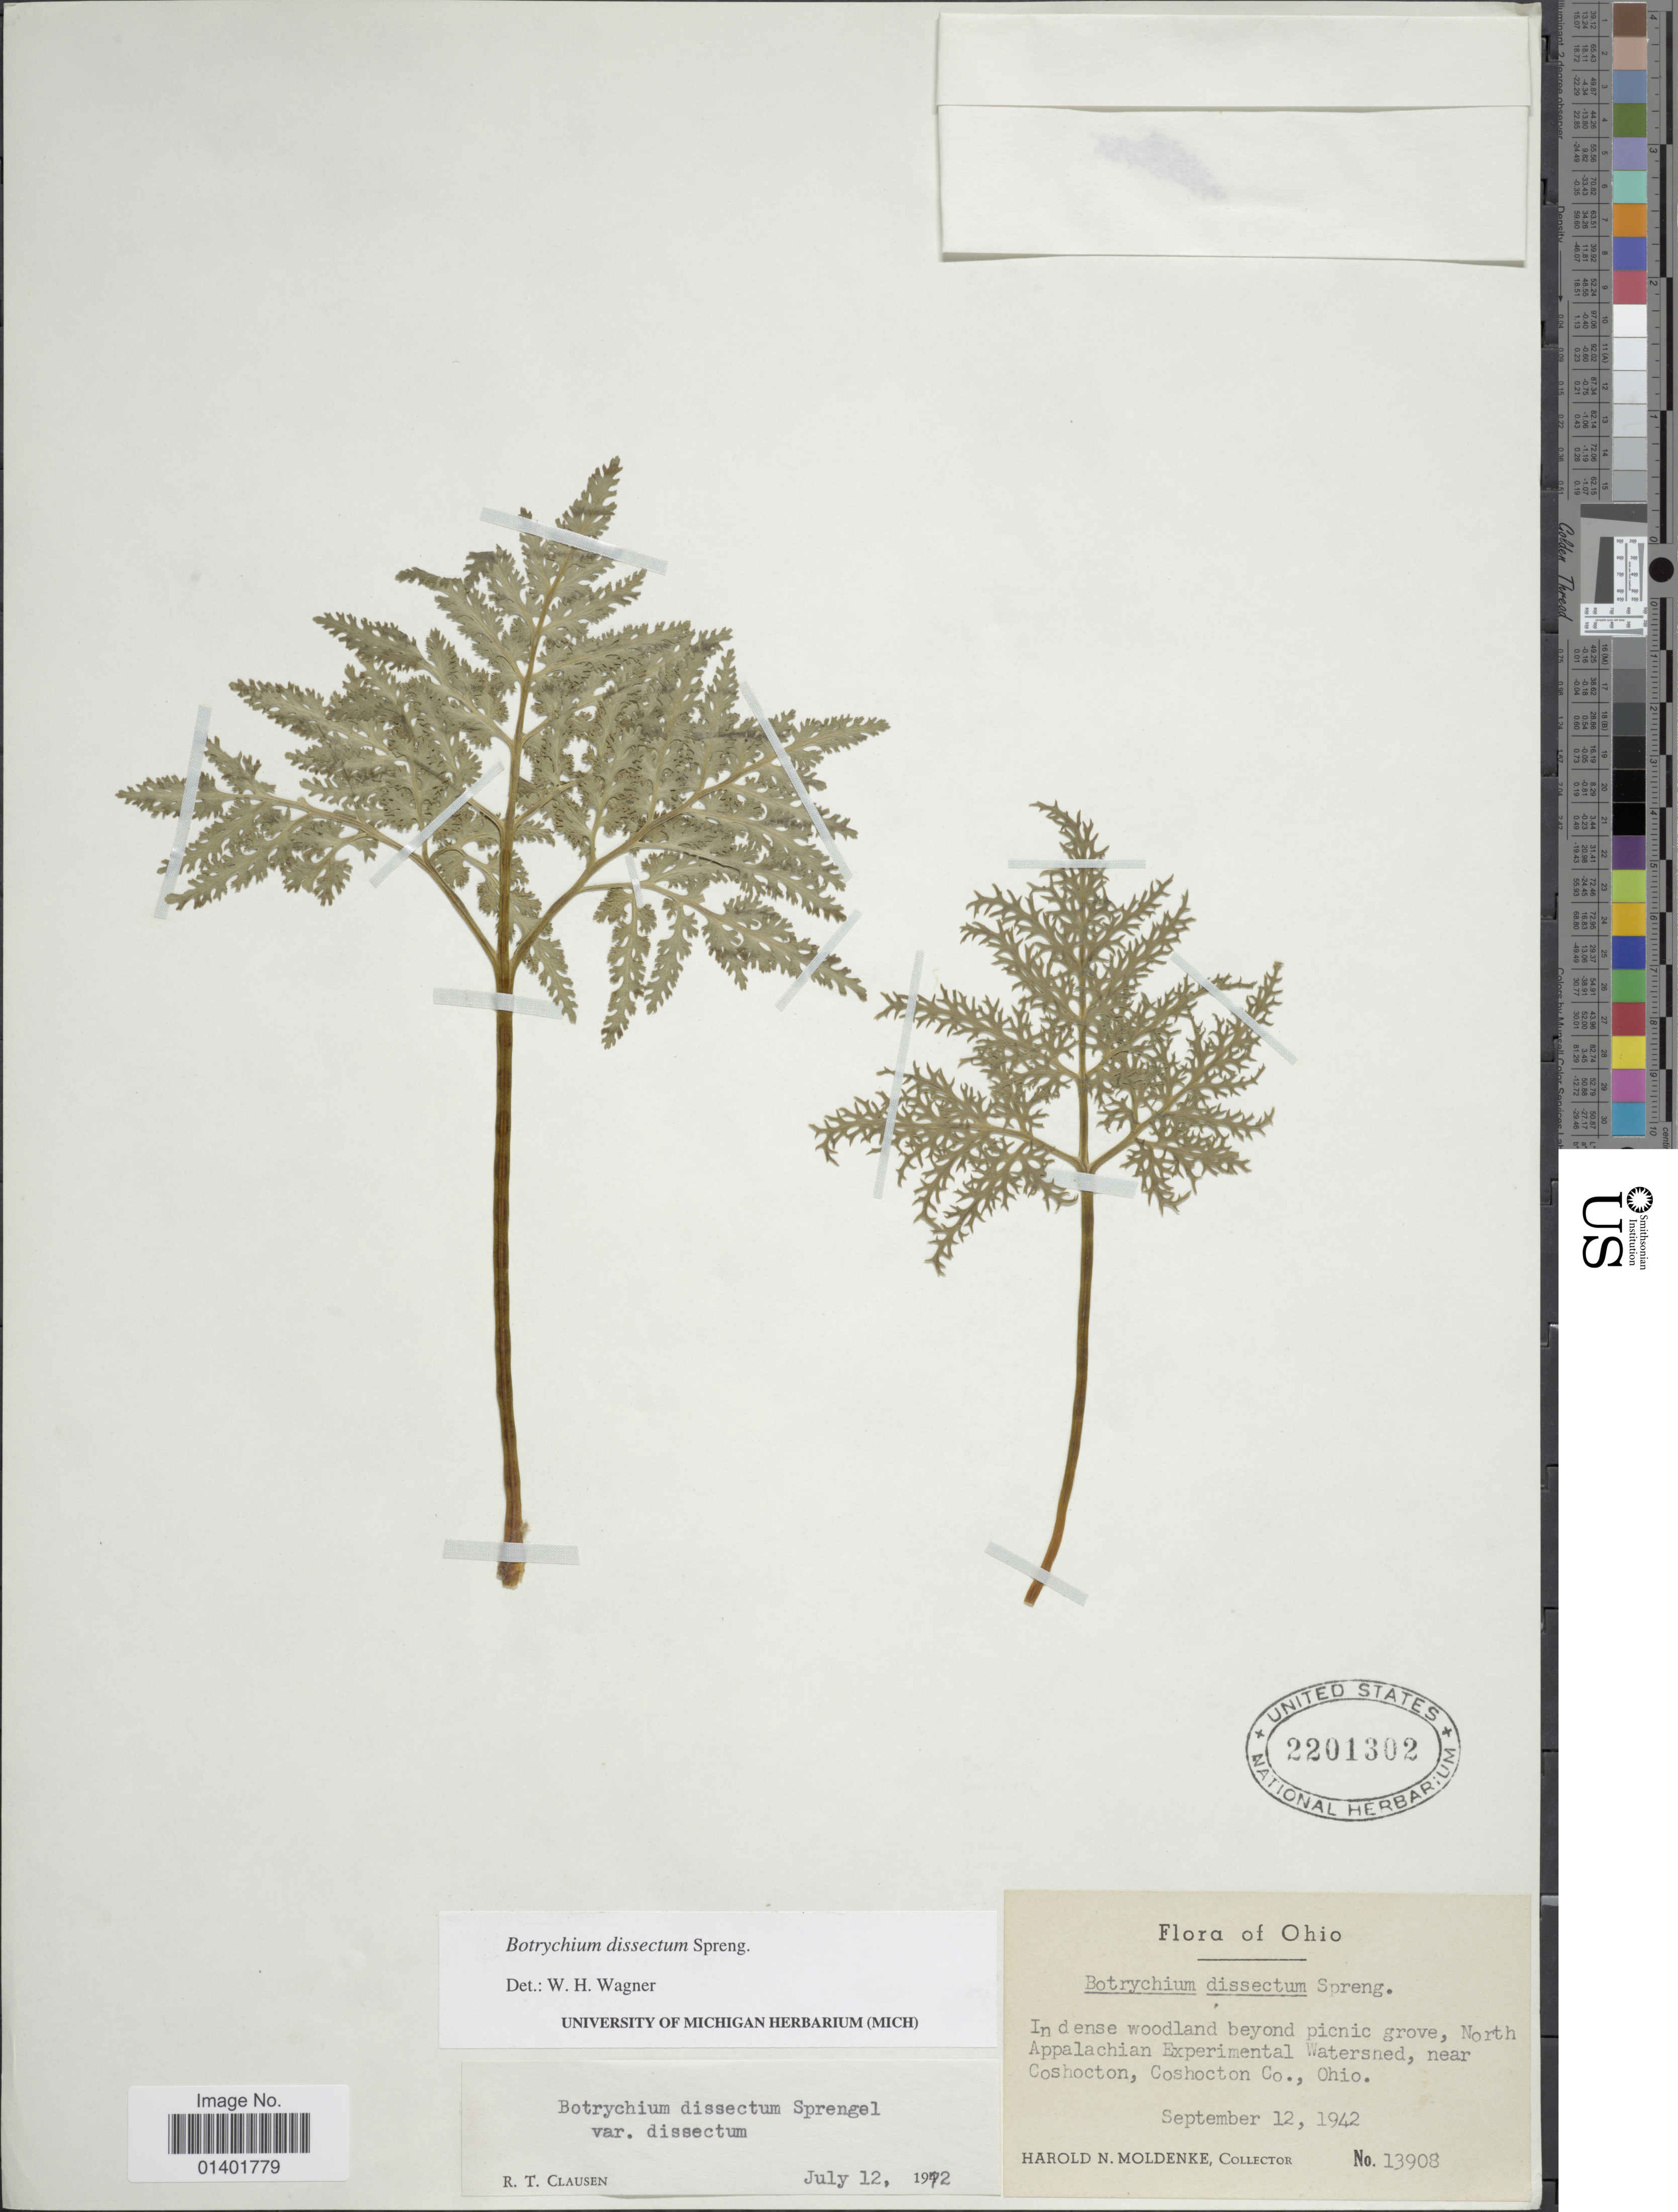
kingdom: Plantae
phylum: Tracheophyta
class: Polypodiopsida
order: Ophioglossales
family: Ophioglossaceae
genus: Botrychium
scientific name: Botrychium dissectum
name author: Spreng.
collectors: H. N. Moldenke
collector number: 13908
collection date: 1942-09-12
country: United States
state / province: Ohio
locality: In dense woodland beyond picninc grove, North Appa;achian Experimental Watersned, near Coshocton Co.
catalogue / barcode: US 2201302